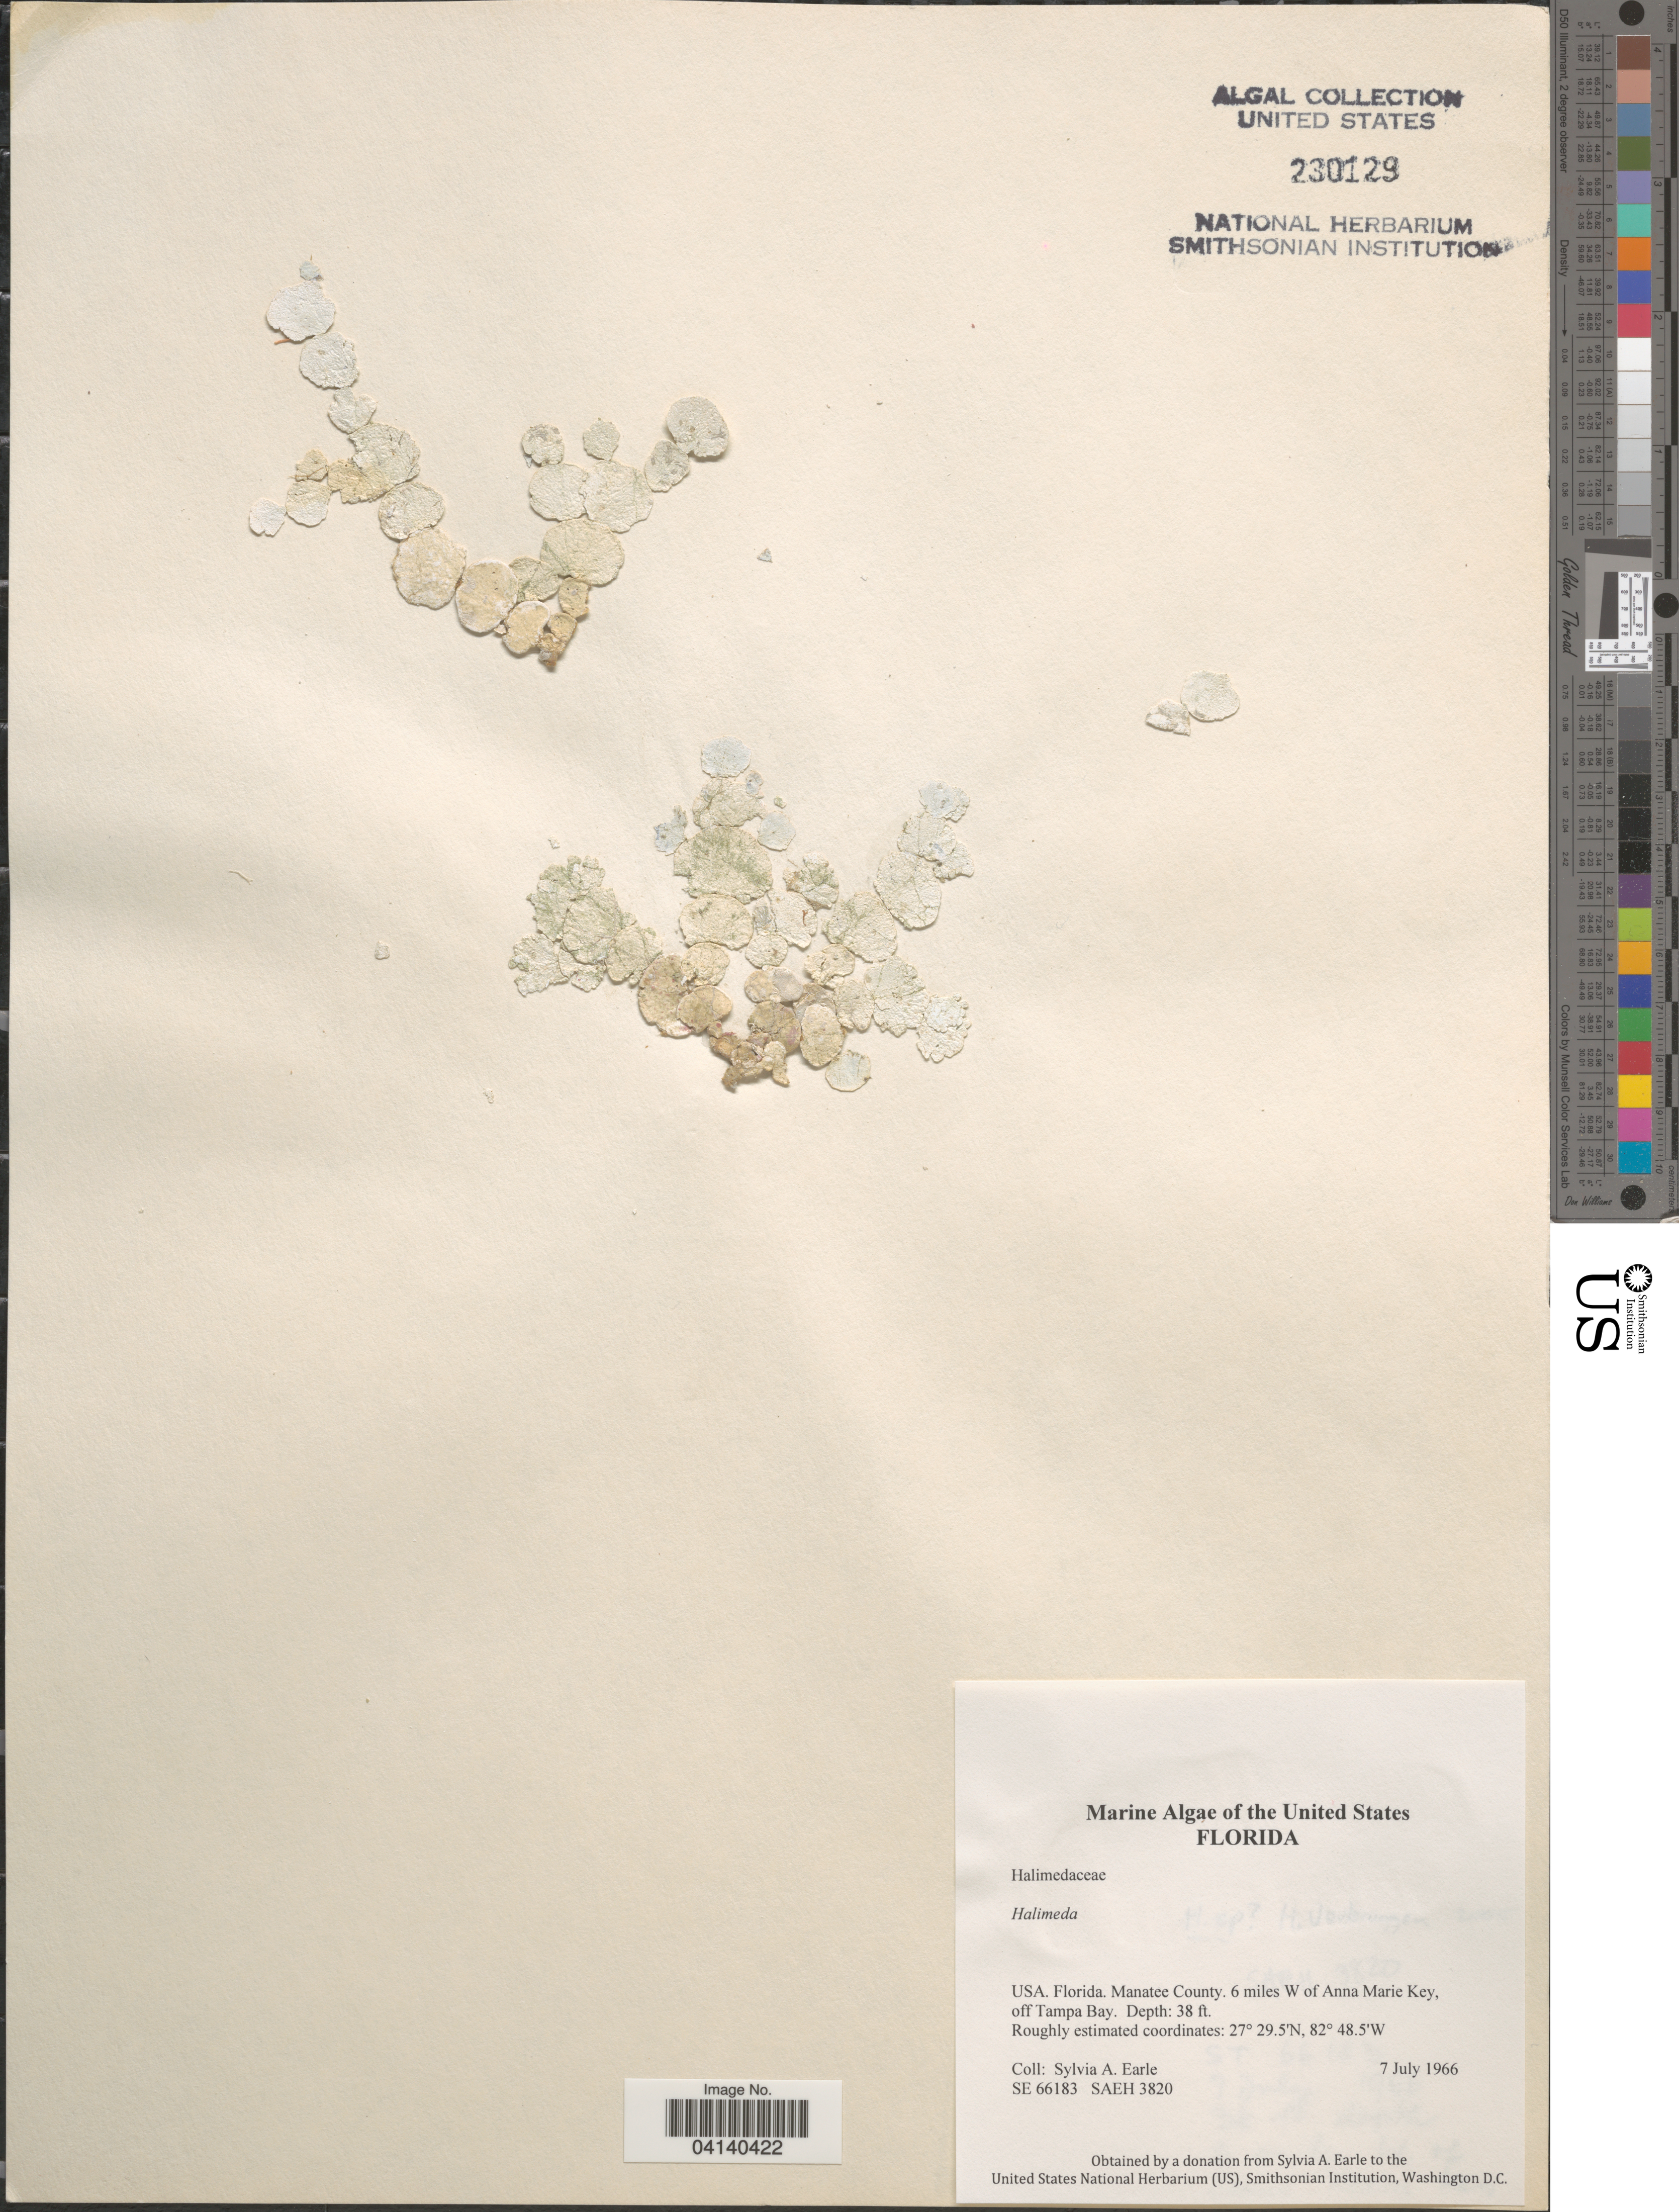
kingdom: Plantae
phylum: Chlorophyta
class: Ulvophyceae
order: Bryopsidales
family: Halimedaceae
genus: Halimeda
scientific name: Halimeda sp.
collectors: S. A. Earle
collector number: SE66183/SAEH3820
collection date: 1966-07-07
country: United States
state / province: Florida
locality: Manatee County. 6 miles W of Anna Marie Key, off Tampa Bay.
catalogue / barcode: US 230129